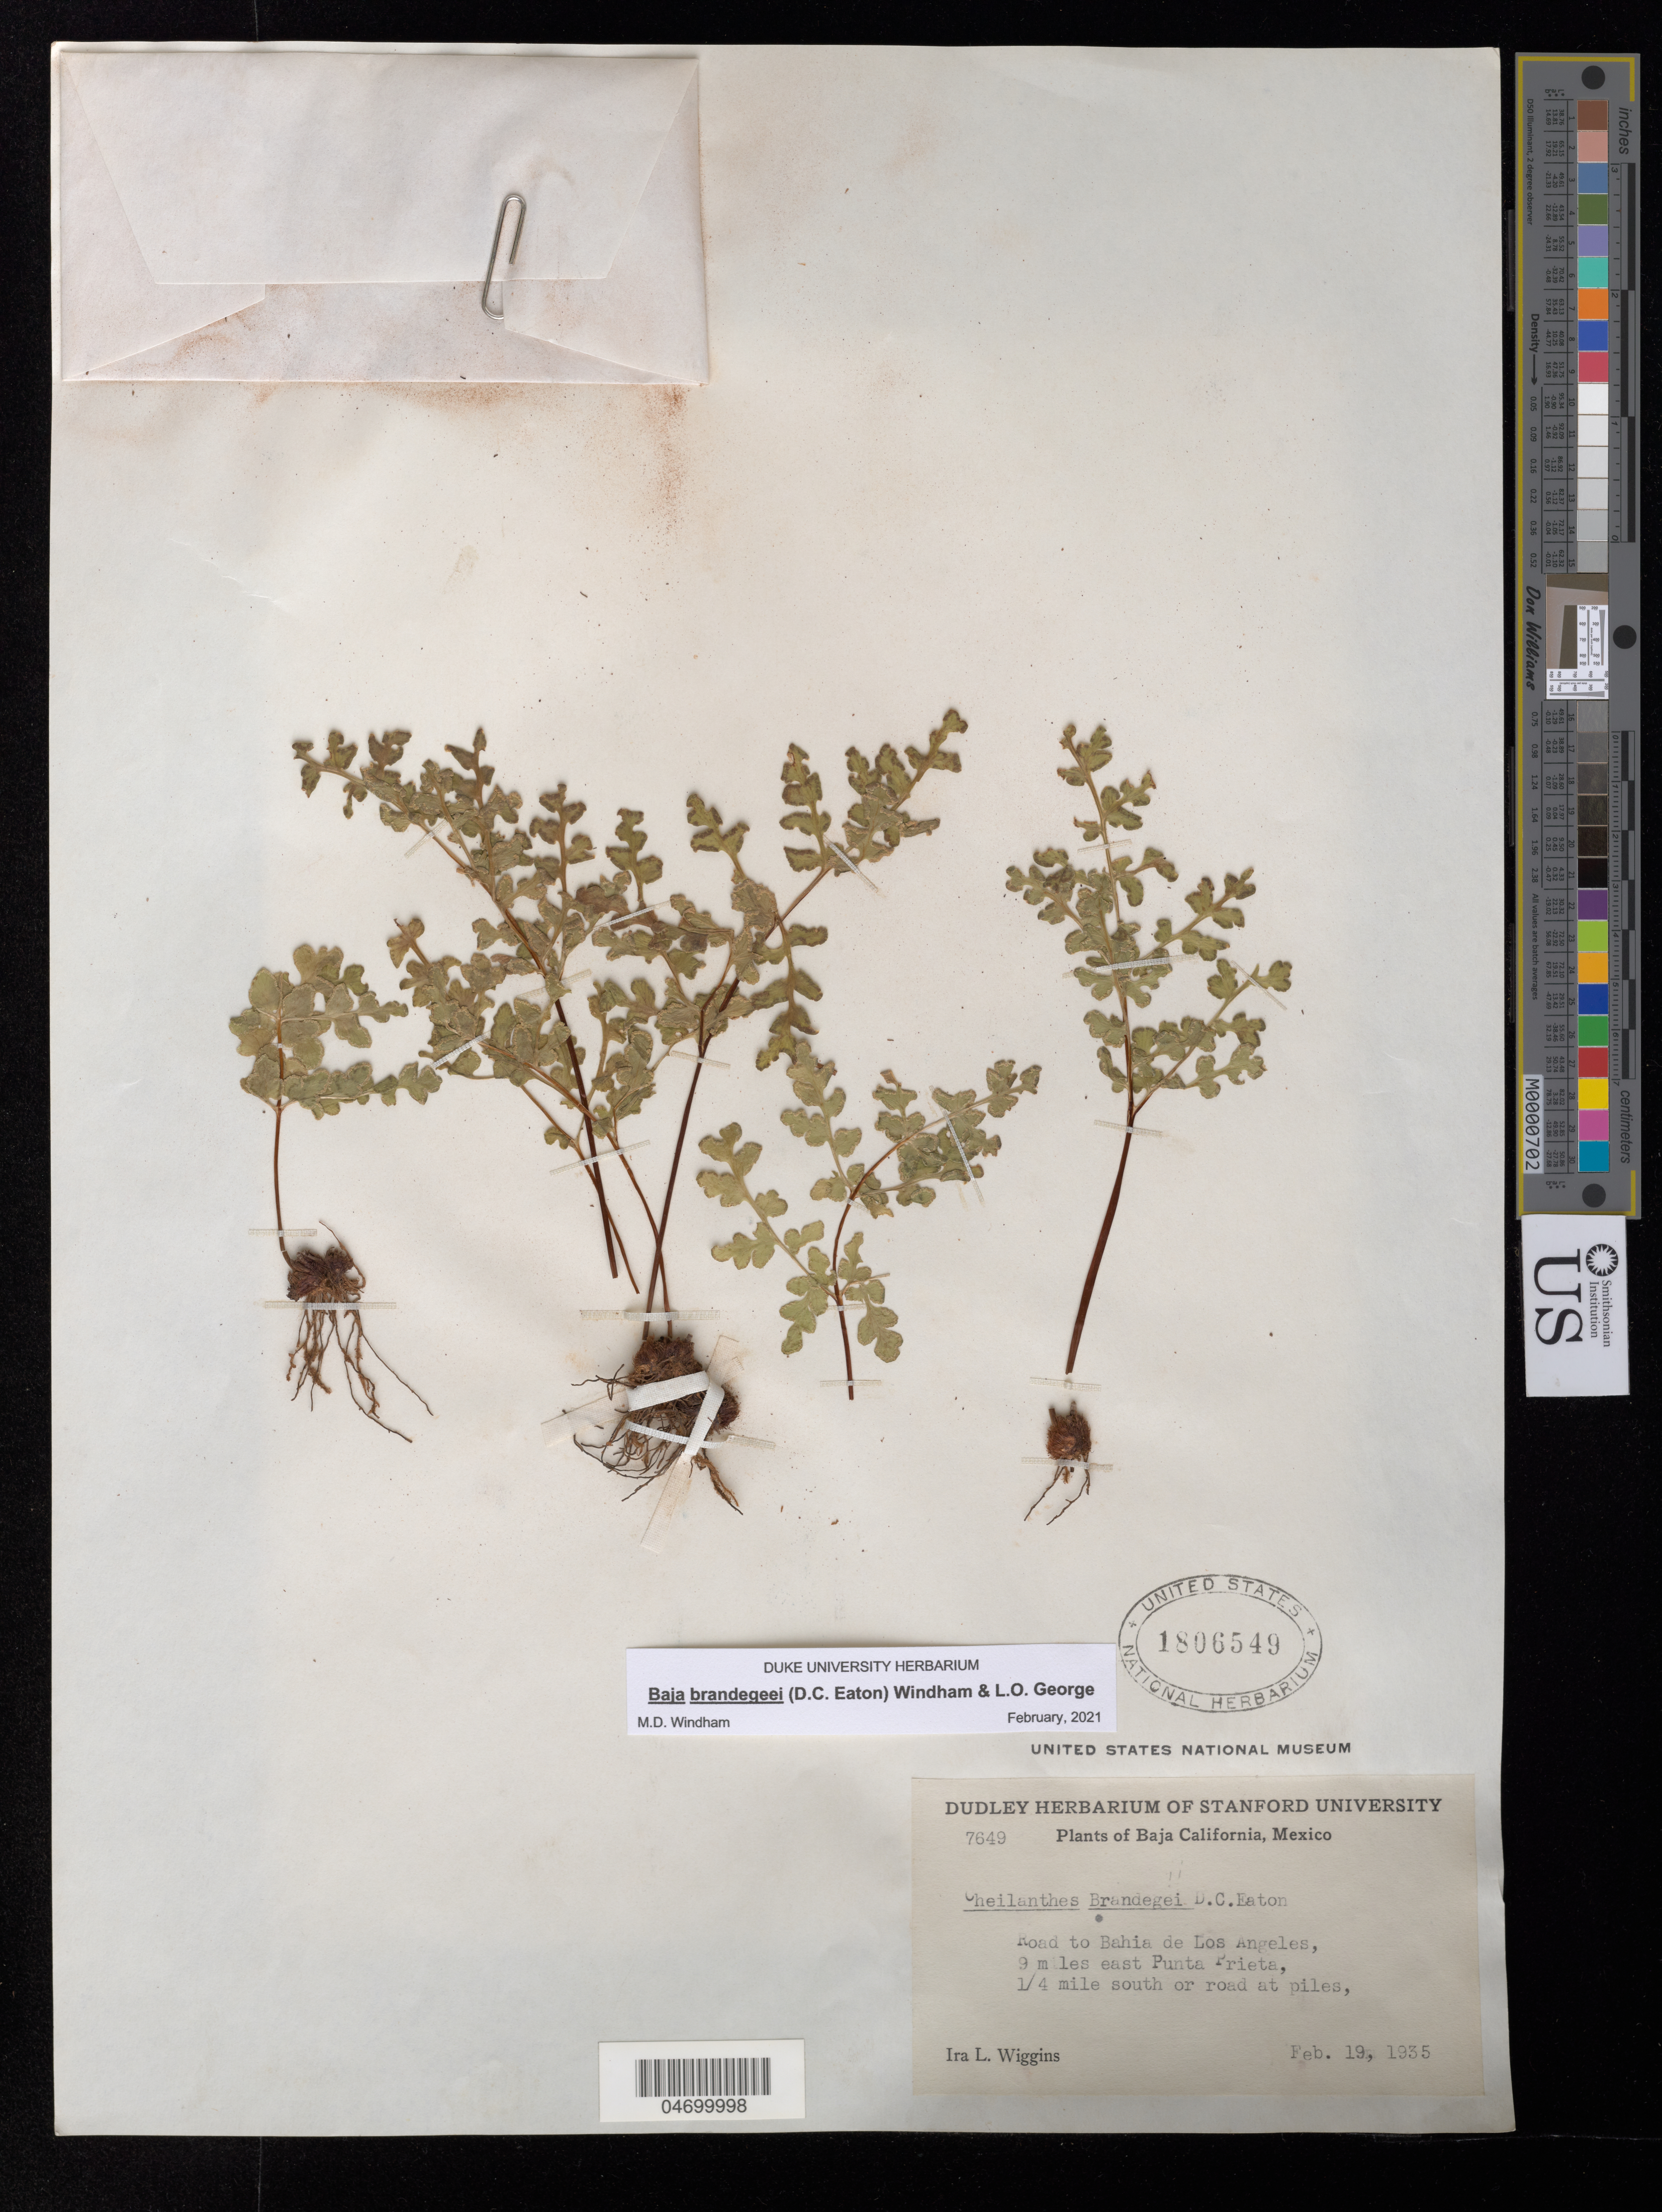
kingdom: Plantae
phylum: Tracheophyta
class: Polypodiopsida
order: Polypodiales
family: Pteridaceae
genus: Baja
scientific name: Baja brandegeei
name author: (D.C. Eaton) Windham & L.O. George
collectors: I. L. Wiggins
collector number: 7649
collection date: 1935-02-19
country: Mexico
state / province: Baja California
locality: Road to Bahia de Los Angeles, 9 miles east Punta Prieta, ¼ mile south or road at piles.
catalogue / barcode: US 1806549